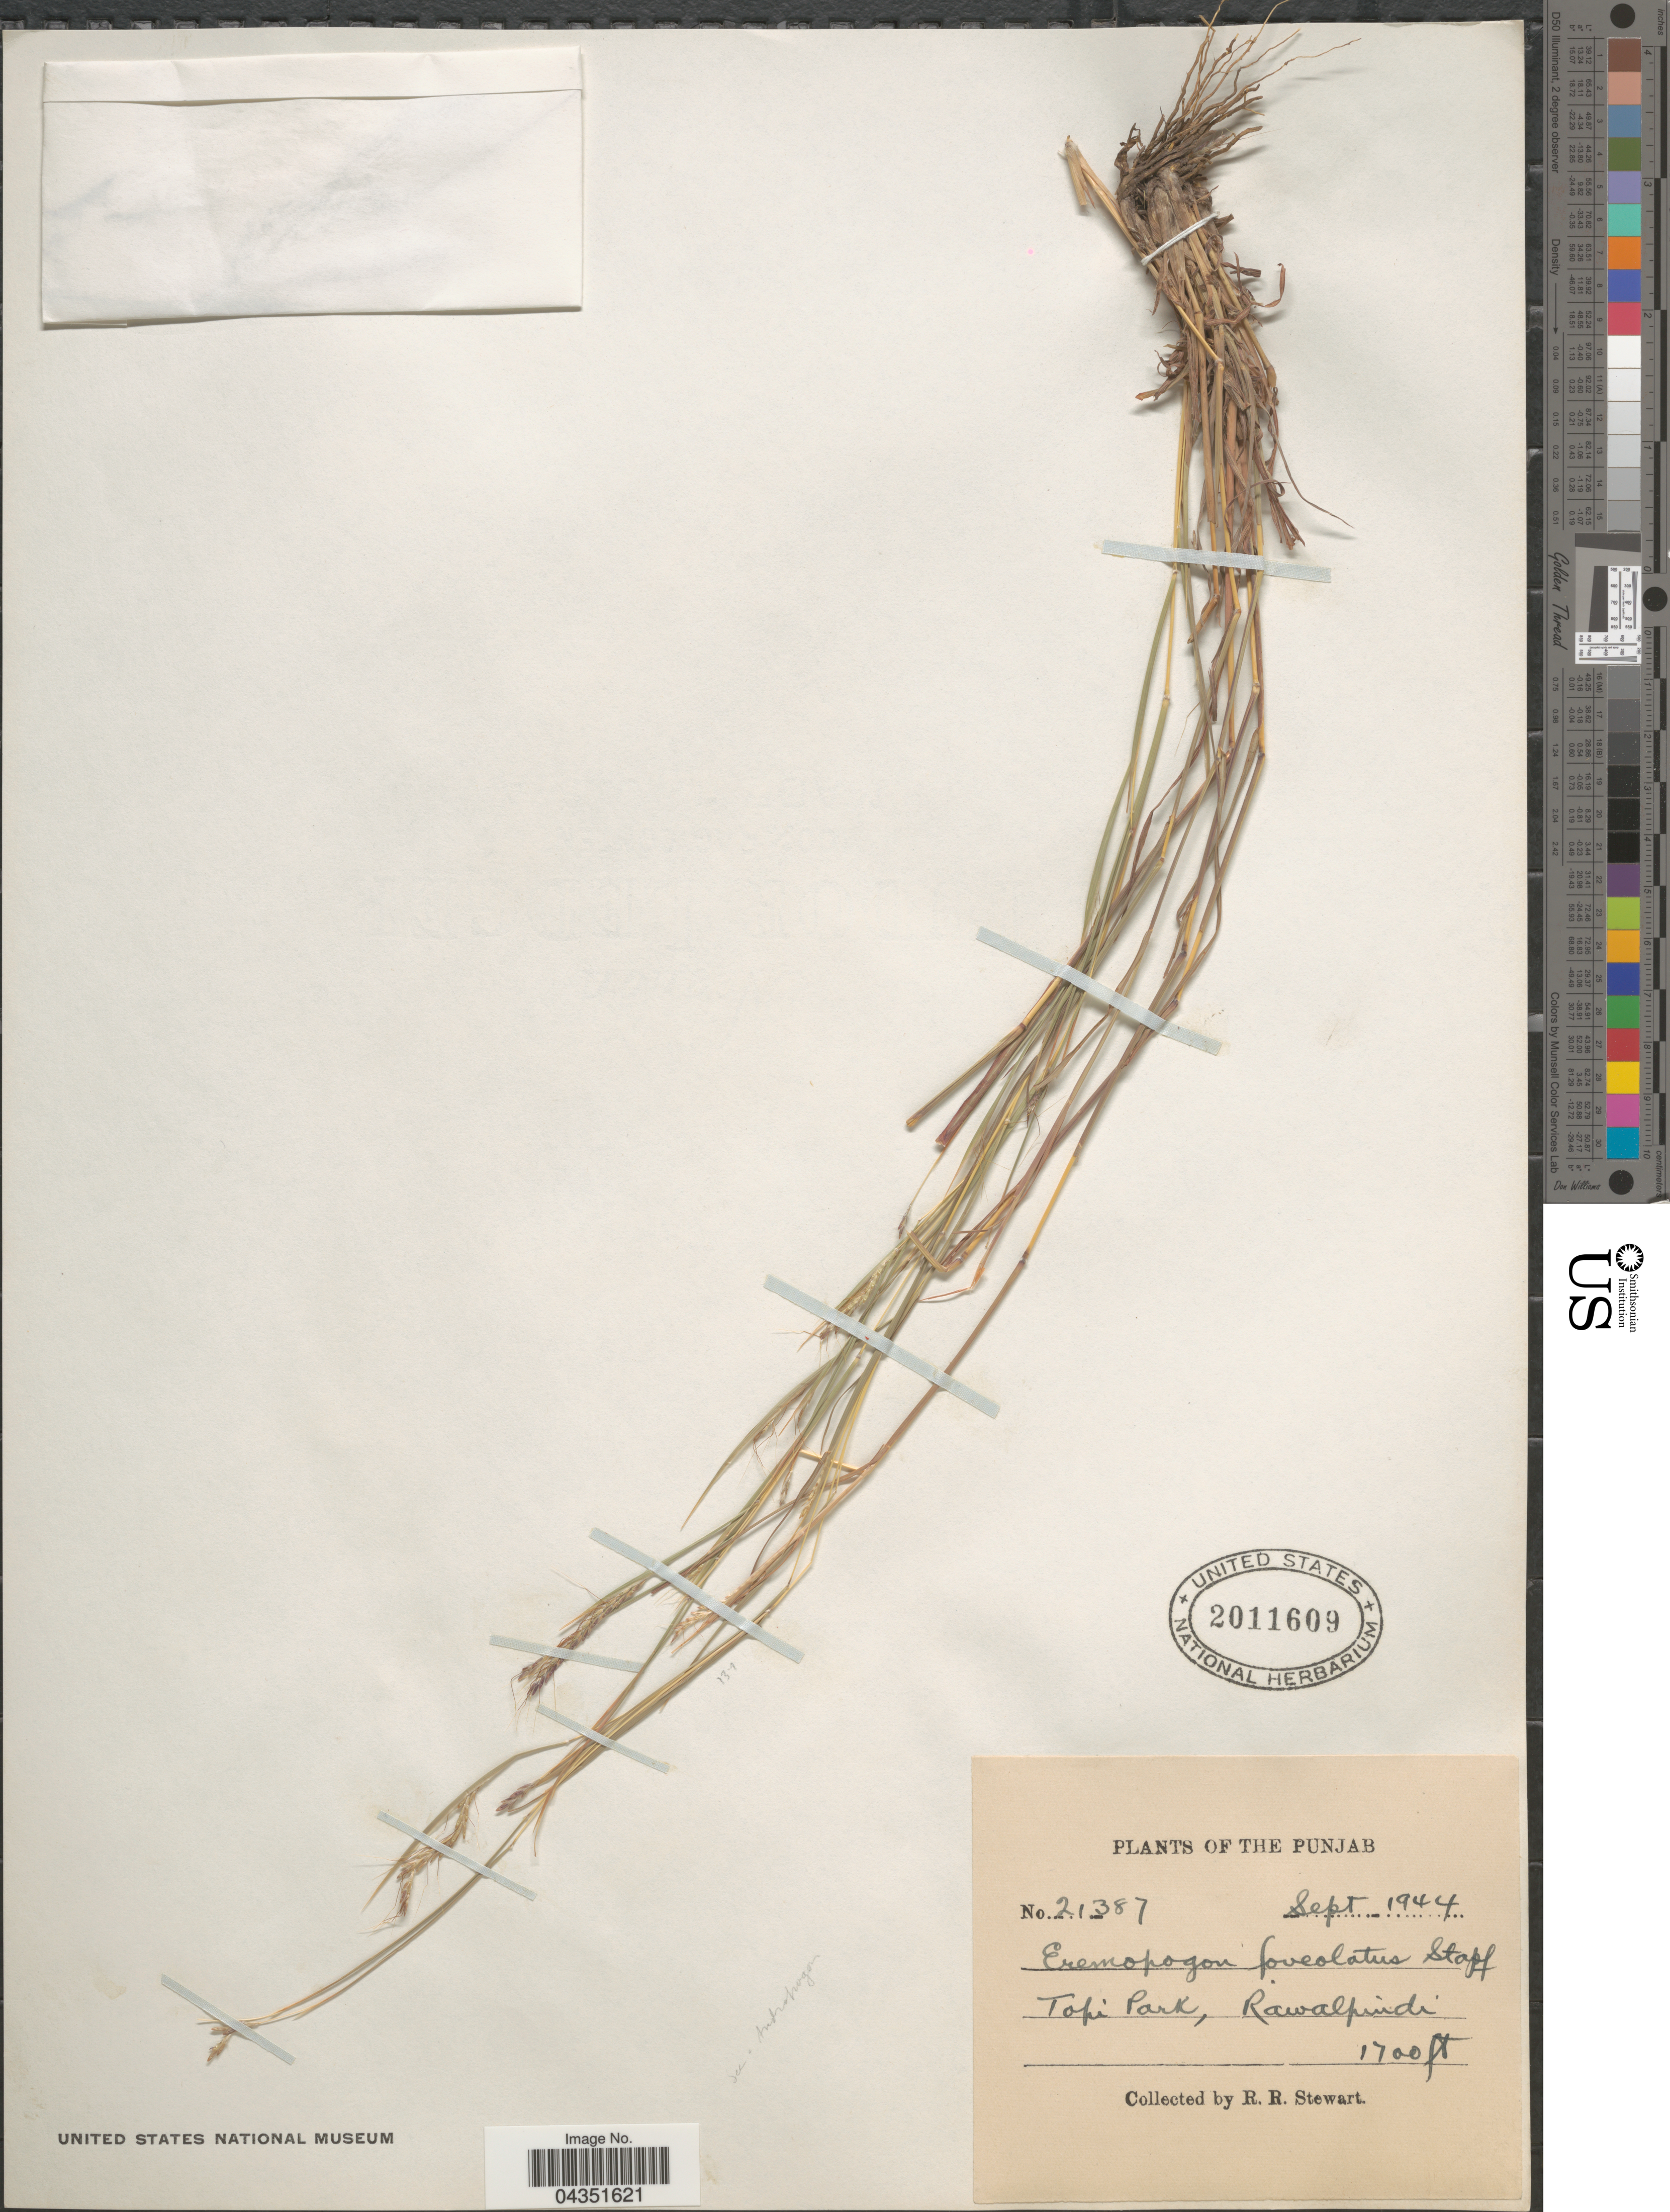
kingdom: Plantae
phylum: Tracheophyta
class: Liliopsida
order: Poales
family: Poaceae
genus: Eremopogon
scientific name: Eremopogon foveolatus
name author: (Delile) Stapf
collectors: R. Stewart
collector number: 21387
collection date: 1944-09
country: Pakistan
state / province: Punjab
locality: Topi Park, Rawalpindi.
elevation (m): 518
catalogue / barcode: US 2011609